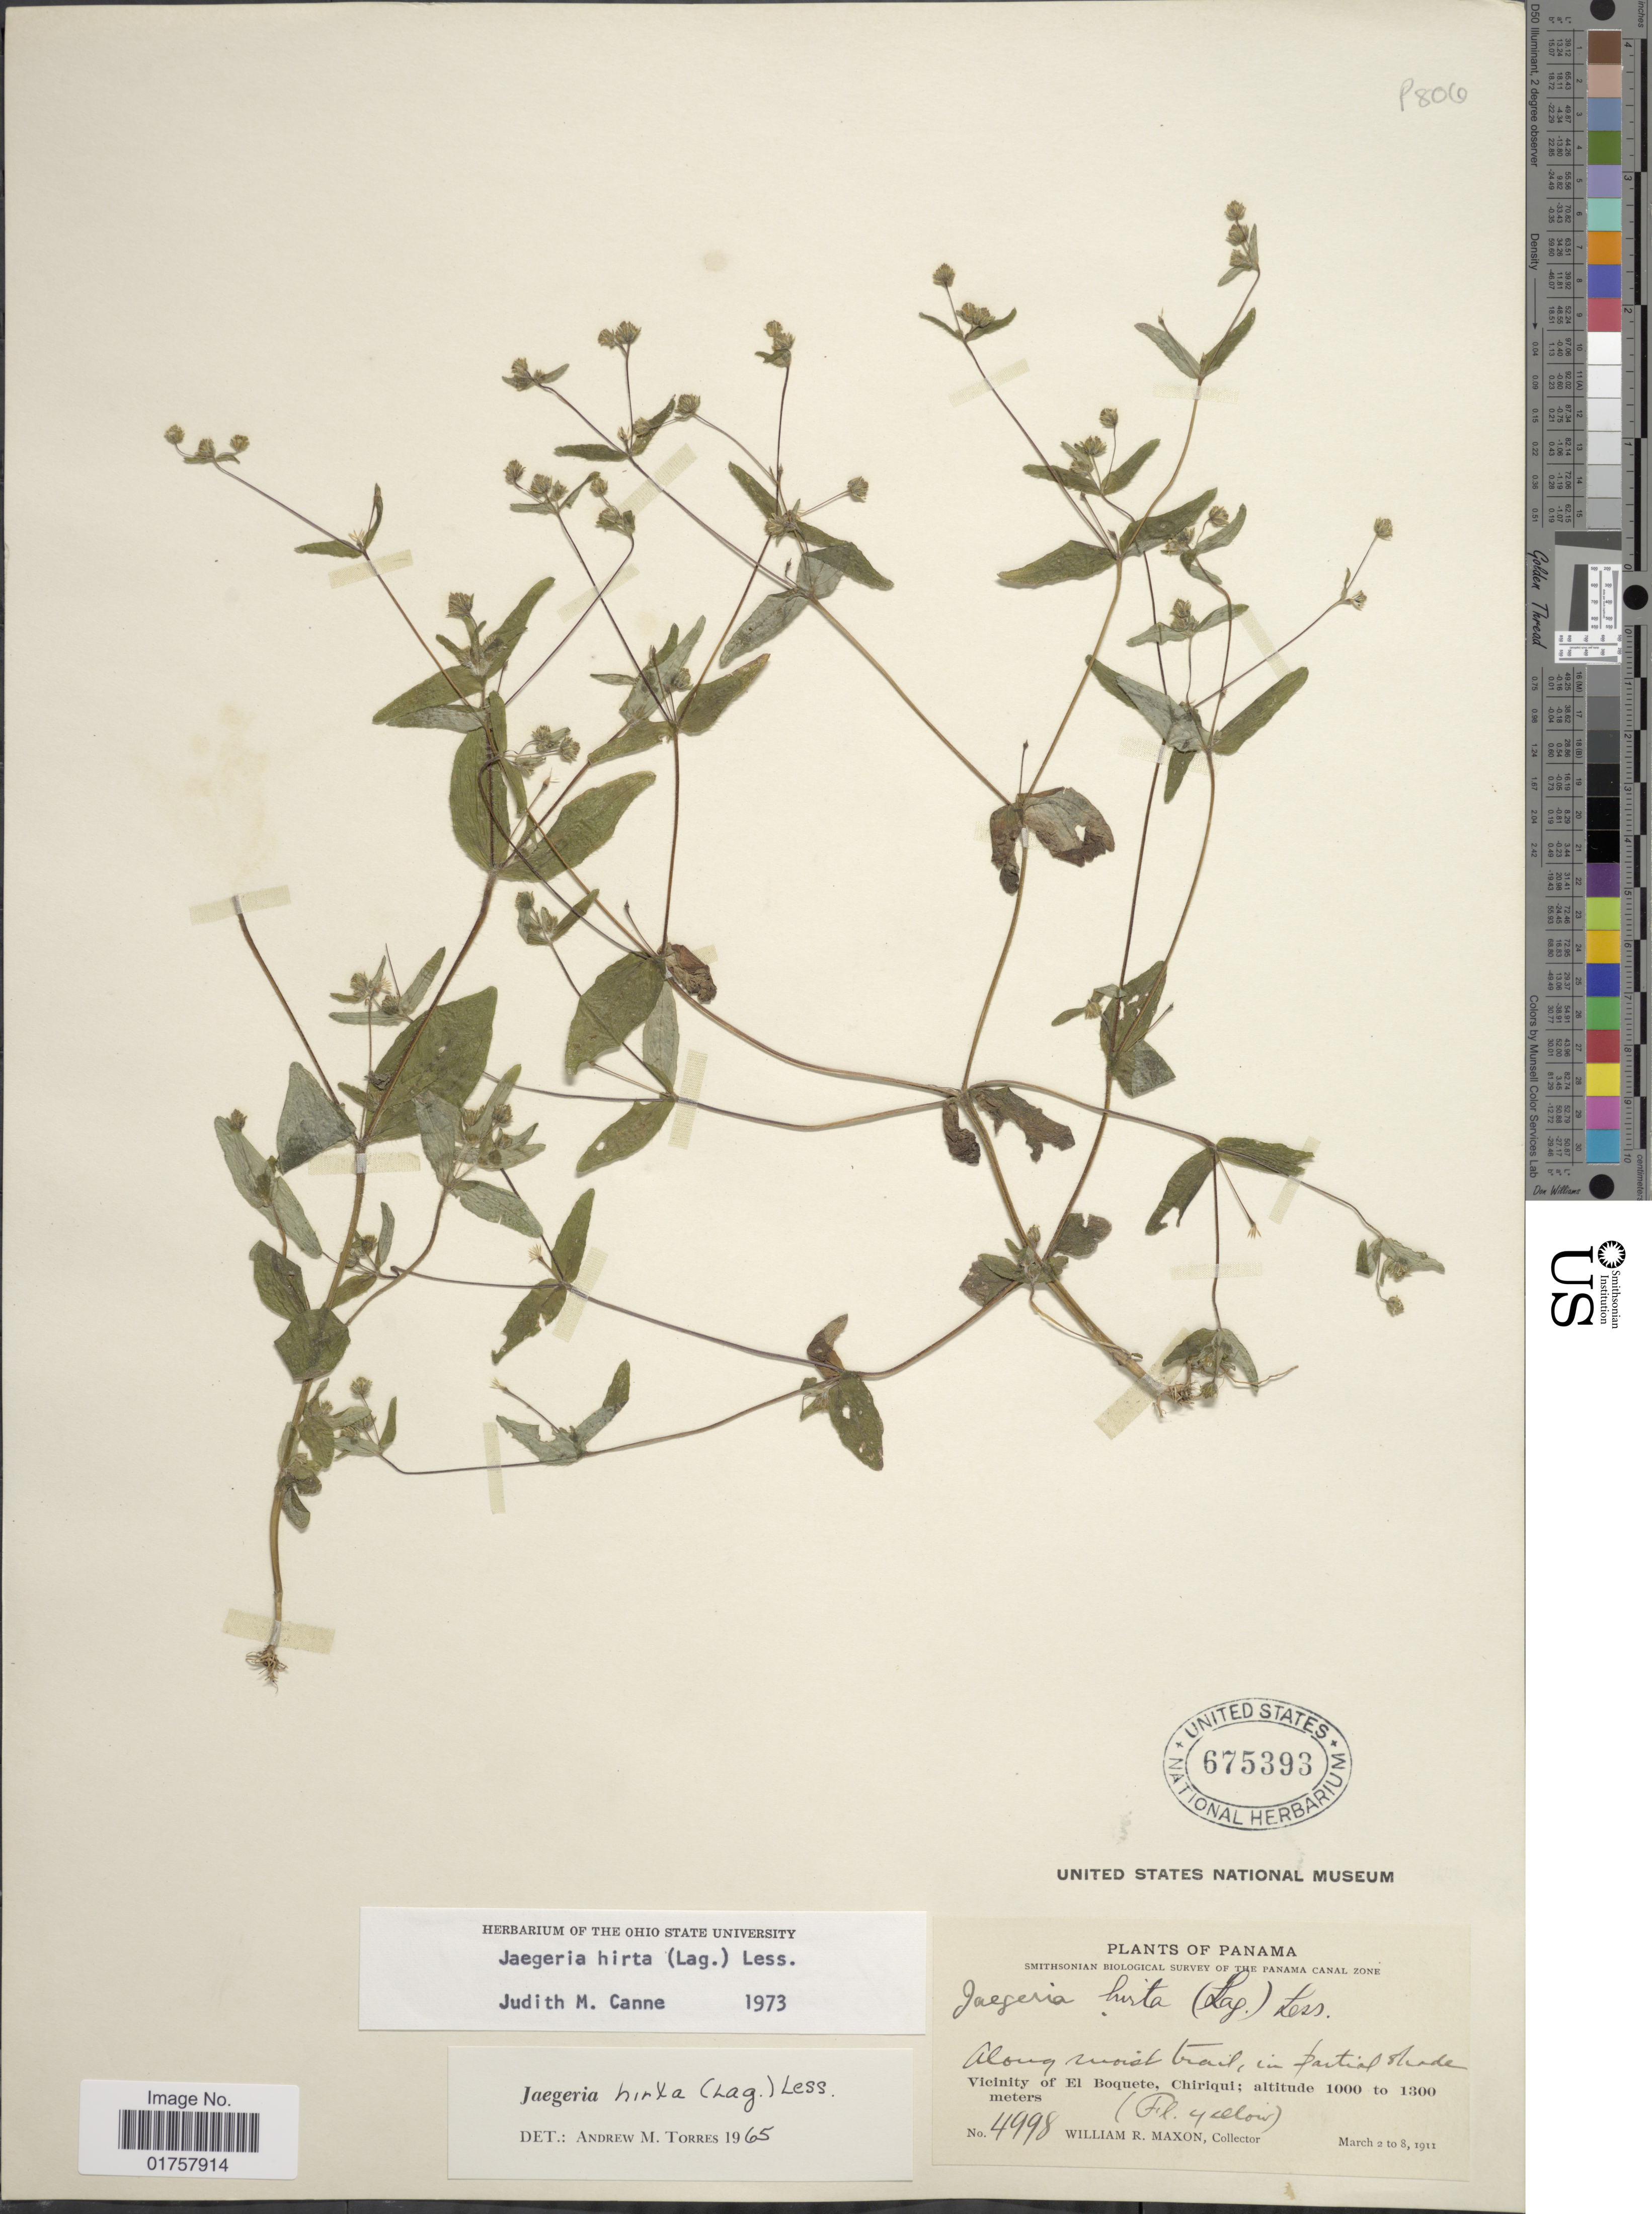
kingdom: Plantae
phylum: Tracheophyta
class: Magnoliopsida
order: Asterales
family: Asteraceae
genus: Jaegeria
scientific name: Jaegeria hirta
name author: (Lag.) Less.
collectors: W. R. Maxon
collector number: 4998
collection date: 1911-03-02/1911-03-08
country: Panama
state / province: Chiriqui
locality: Vicinity of El Boquete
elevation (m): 1000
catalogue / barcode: US 675393